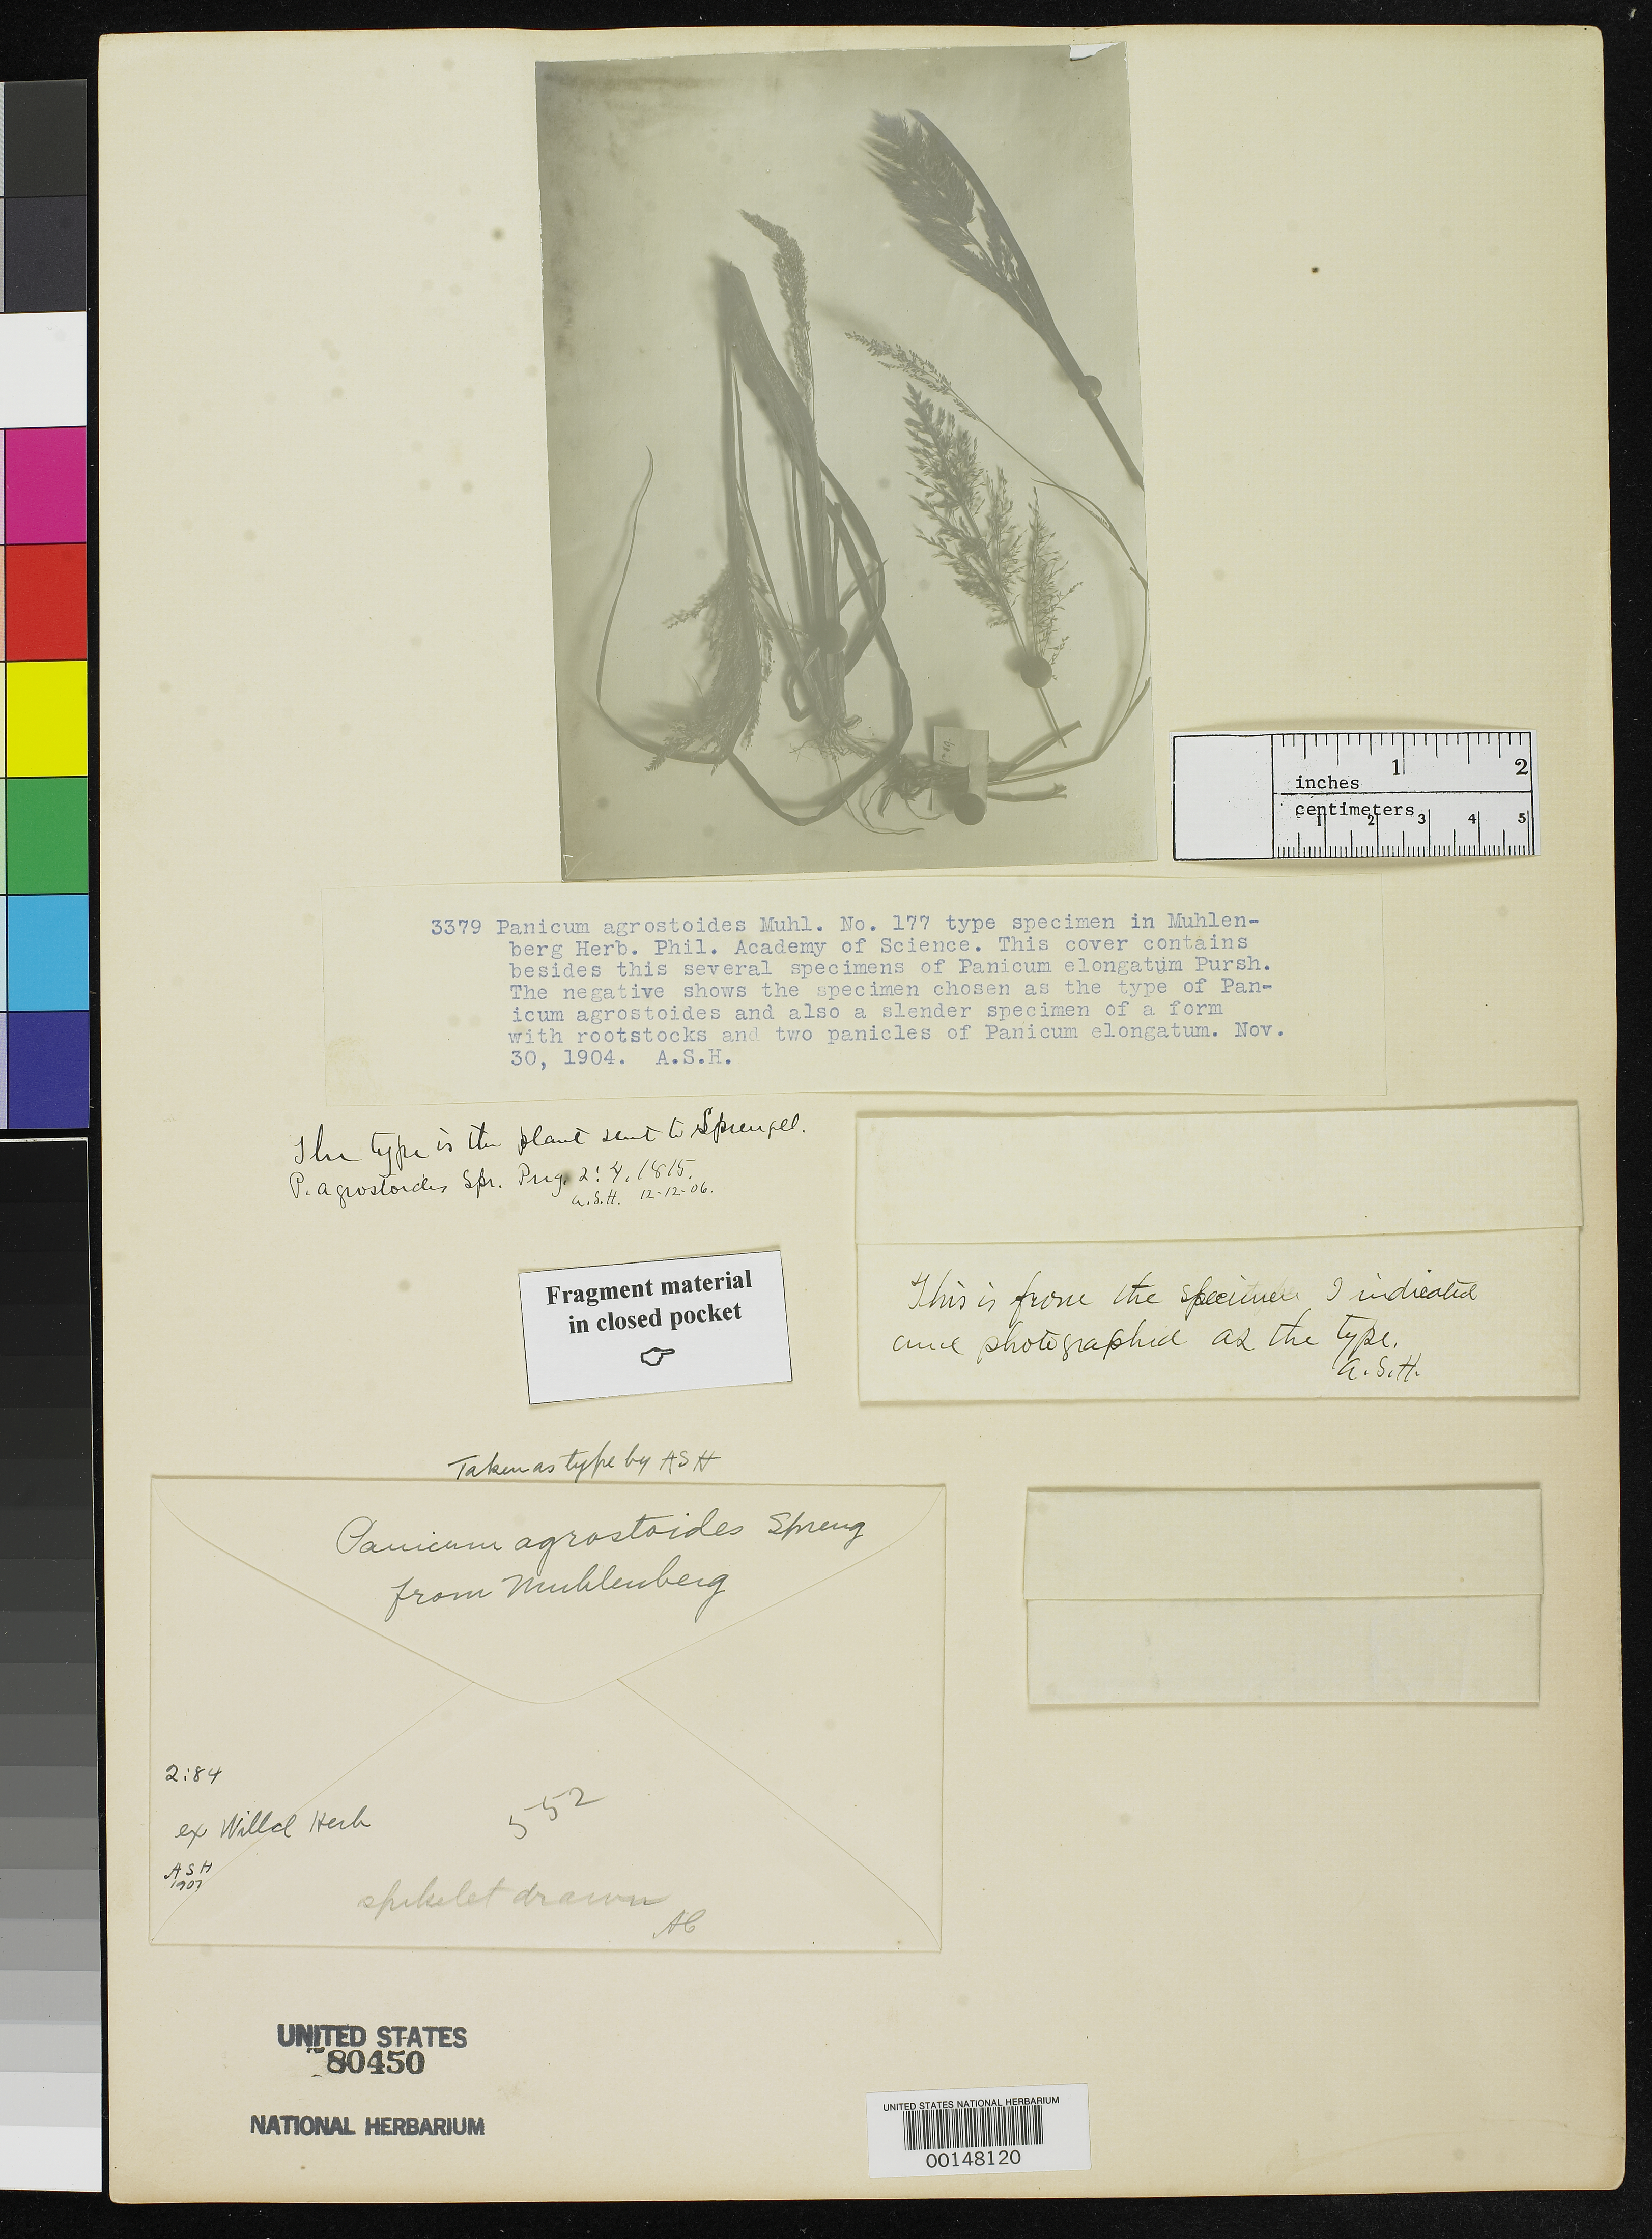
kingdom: Plantae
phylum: Tracheophyta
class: Liliopsida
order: Poales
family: Poaceae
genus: Panicum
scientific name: Panicum agrostoides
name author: Spreng.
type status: Type Fragment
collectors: H. Muhlenberg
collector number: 177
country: United States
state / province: Pennsylvania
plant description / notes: Nom. nud. in am. Phil. Soc. Trans. 4:236. 1799. Three packets, and a photo 3379 of of 177 at PH: 1) lower left packet. ex Willd. Herb. sent by Muhlenberg. 2) upper packet. Fragm. ex PH specimen photographed 3) lower right packet. no info on outside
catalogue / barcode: US 80450